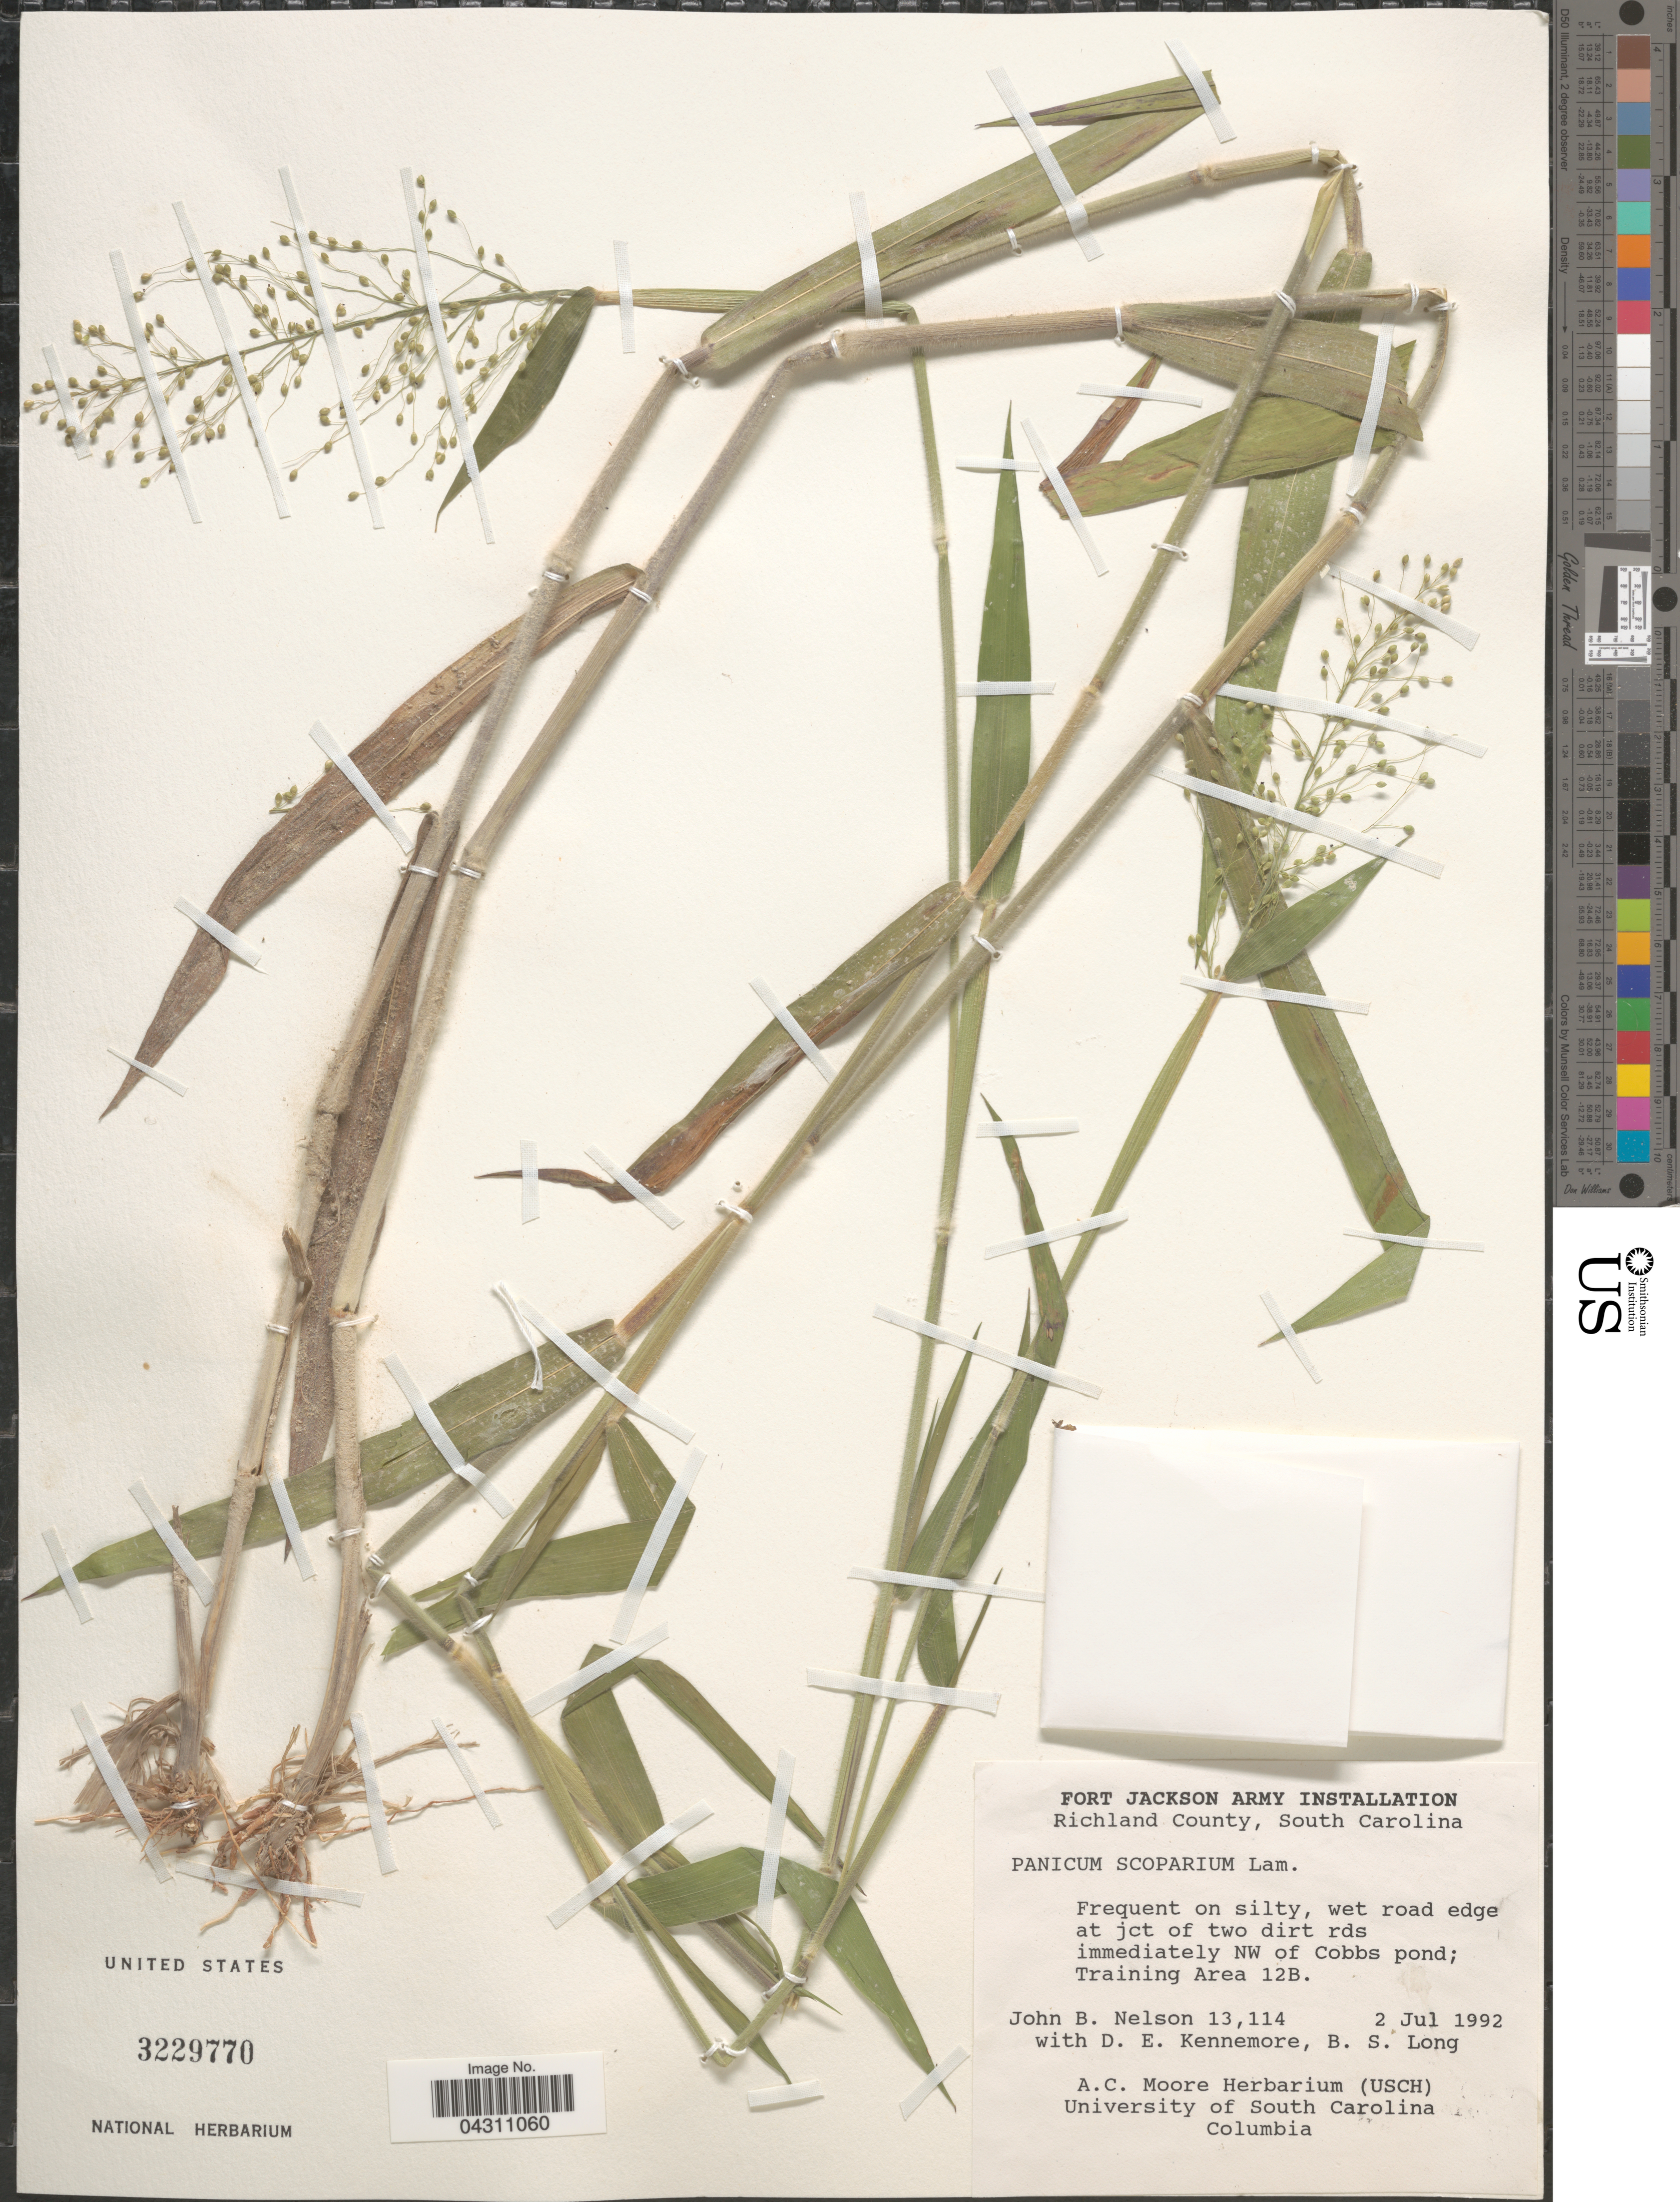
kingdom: Plantae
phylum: Tracheophyta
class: Liliopsida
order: Poales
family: Poaceae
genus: Dichanthelium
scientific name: Dichanthelium scoparium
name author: (Lam.) Gould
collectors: J. B. Nelson, D. Kennemore & B. Long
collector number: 13114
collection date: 1992-07-02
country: United States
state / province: South Carolina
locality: Fort Jackson Army Installation. Richland County. Frequent on silty, wet road edge at jct of two dirt rds immediately NW of Cobbs pond; Training Area 12B.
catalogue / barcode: US 3229770